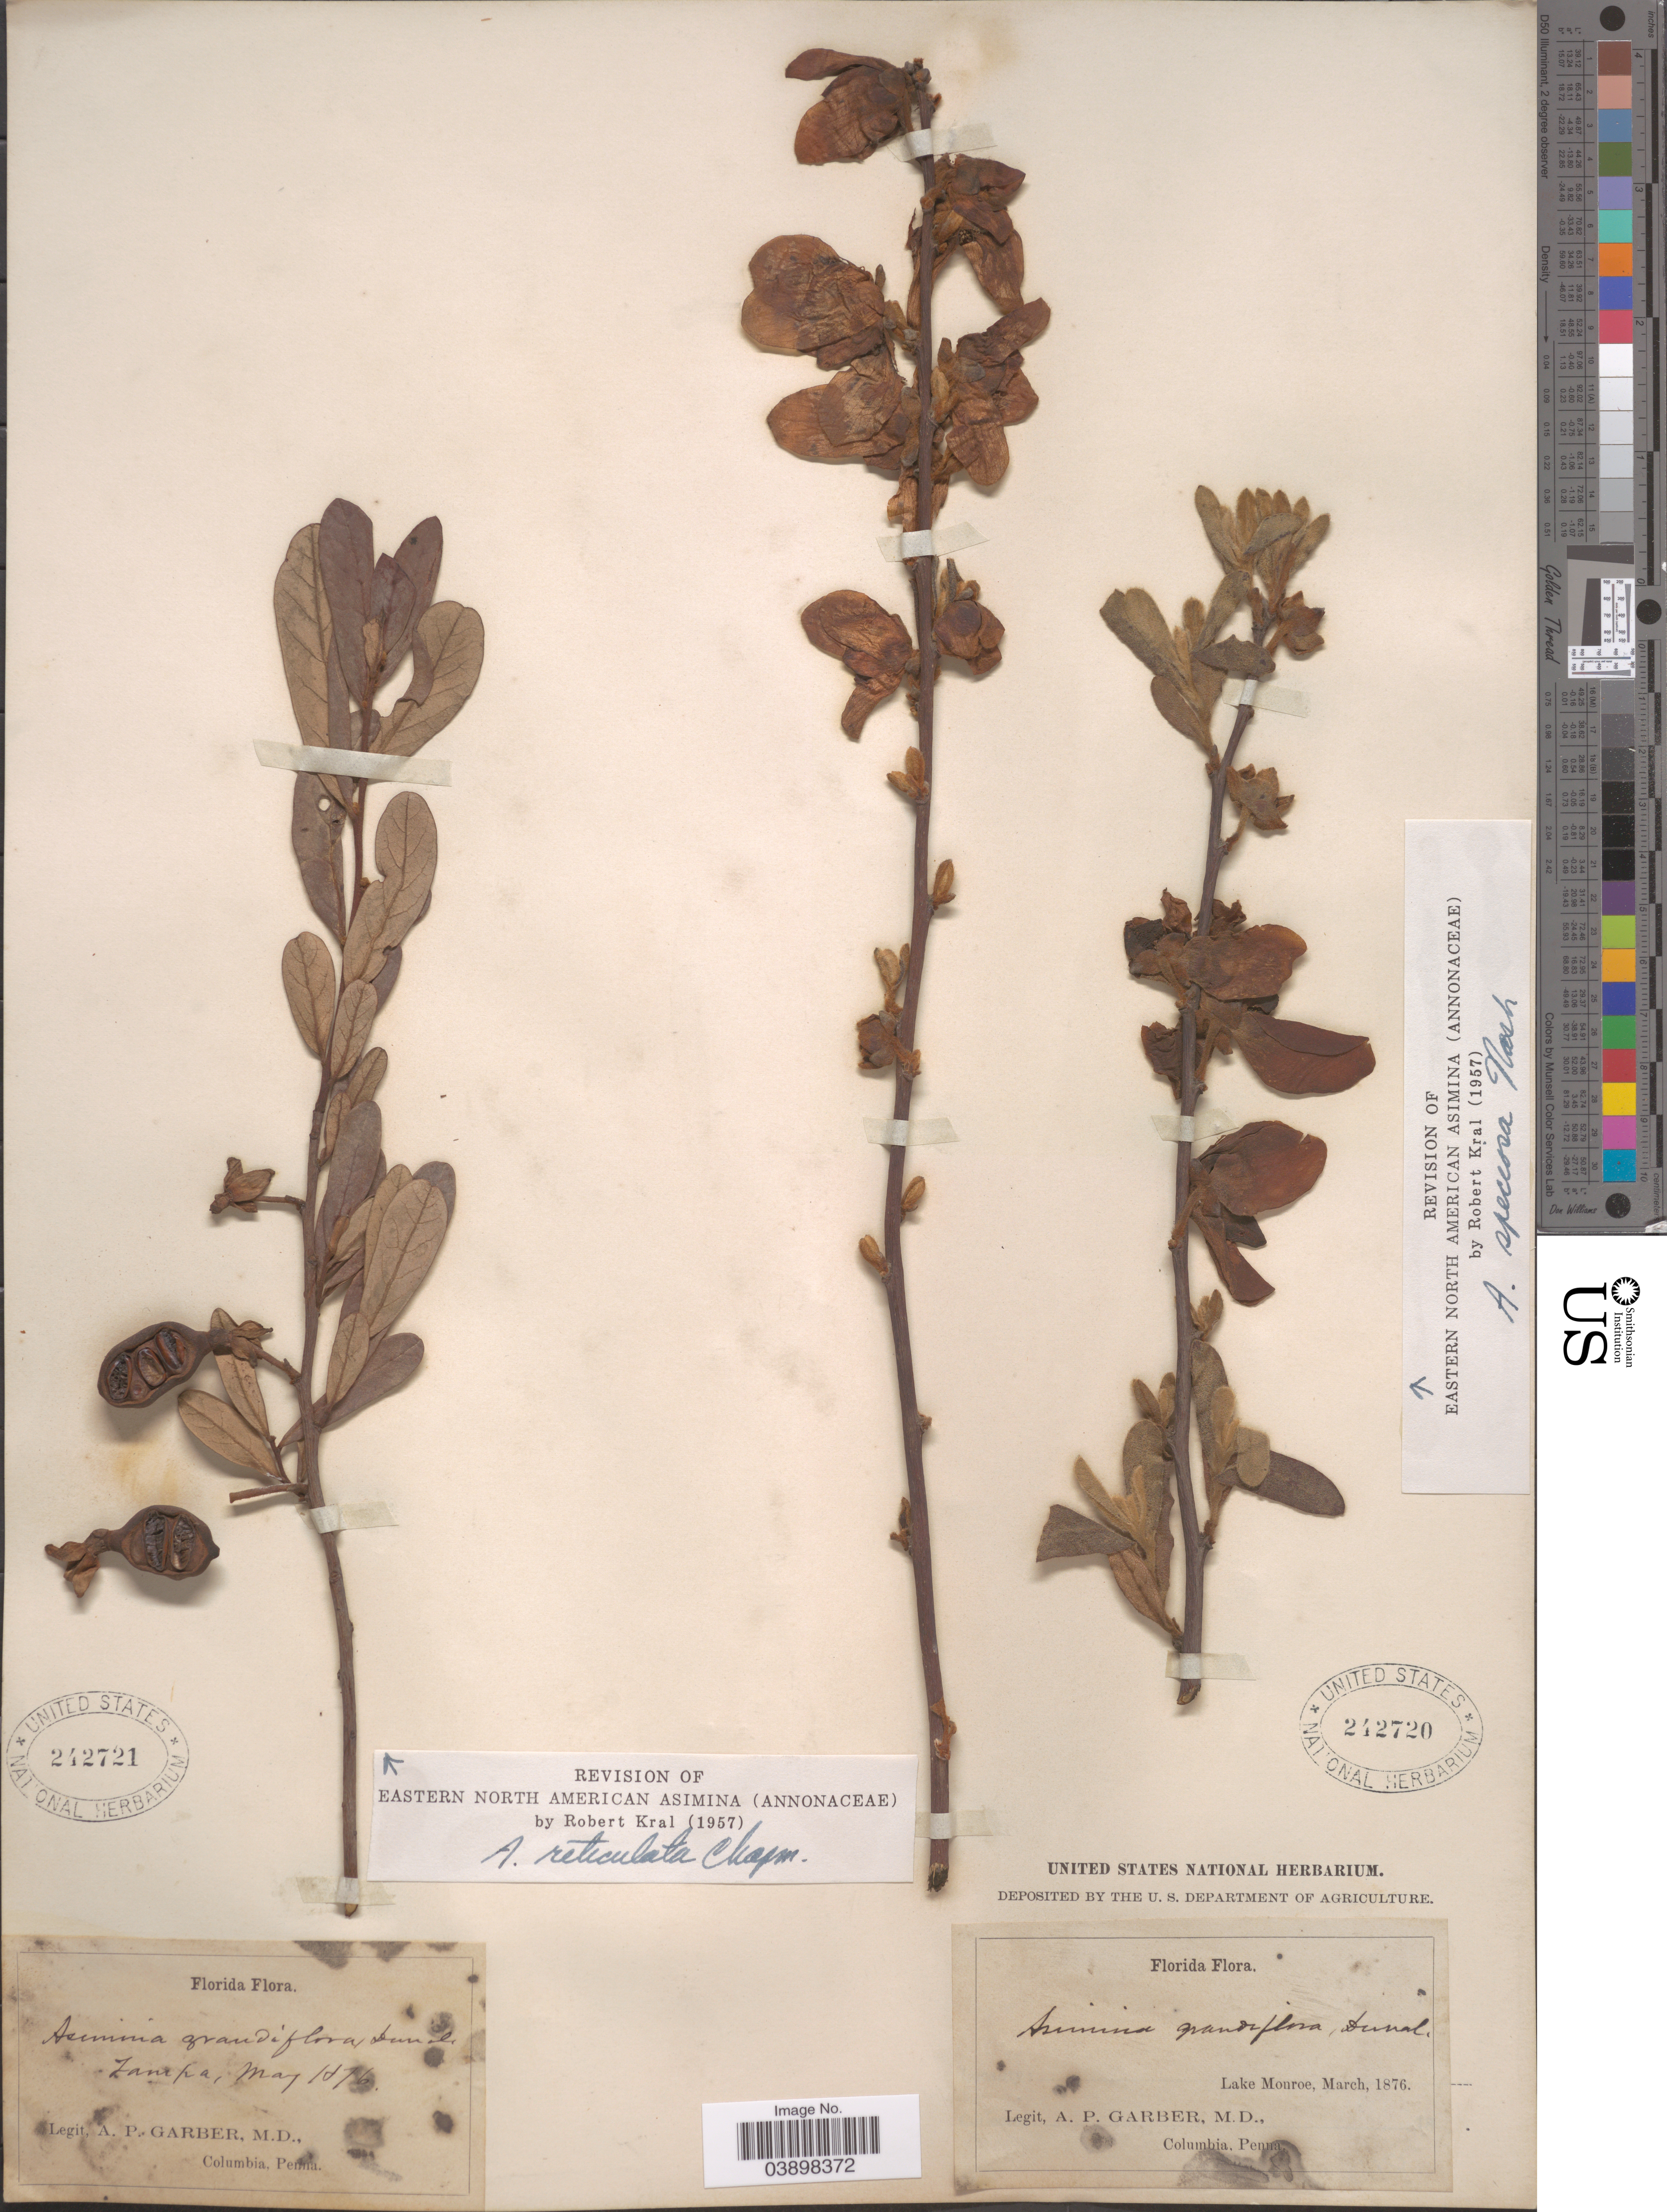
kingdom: Plantae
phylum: Tracheophyta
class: Magnoliopsida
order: Magnoliales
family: Annonaceae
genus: Asimina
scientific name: Asimina speciosa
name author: Nash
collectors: A. P. Garber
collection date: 1876-03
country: United States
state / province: Florida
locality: Lake Monroe.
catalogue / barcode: US 242720